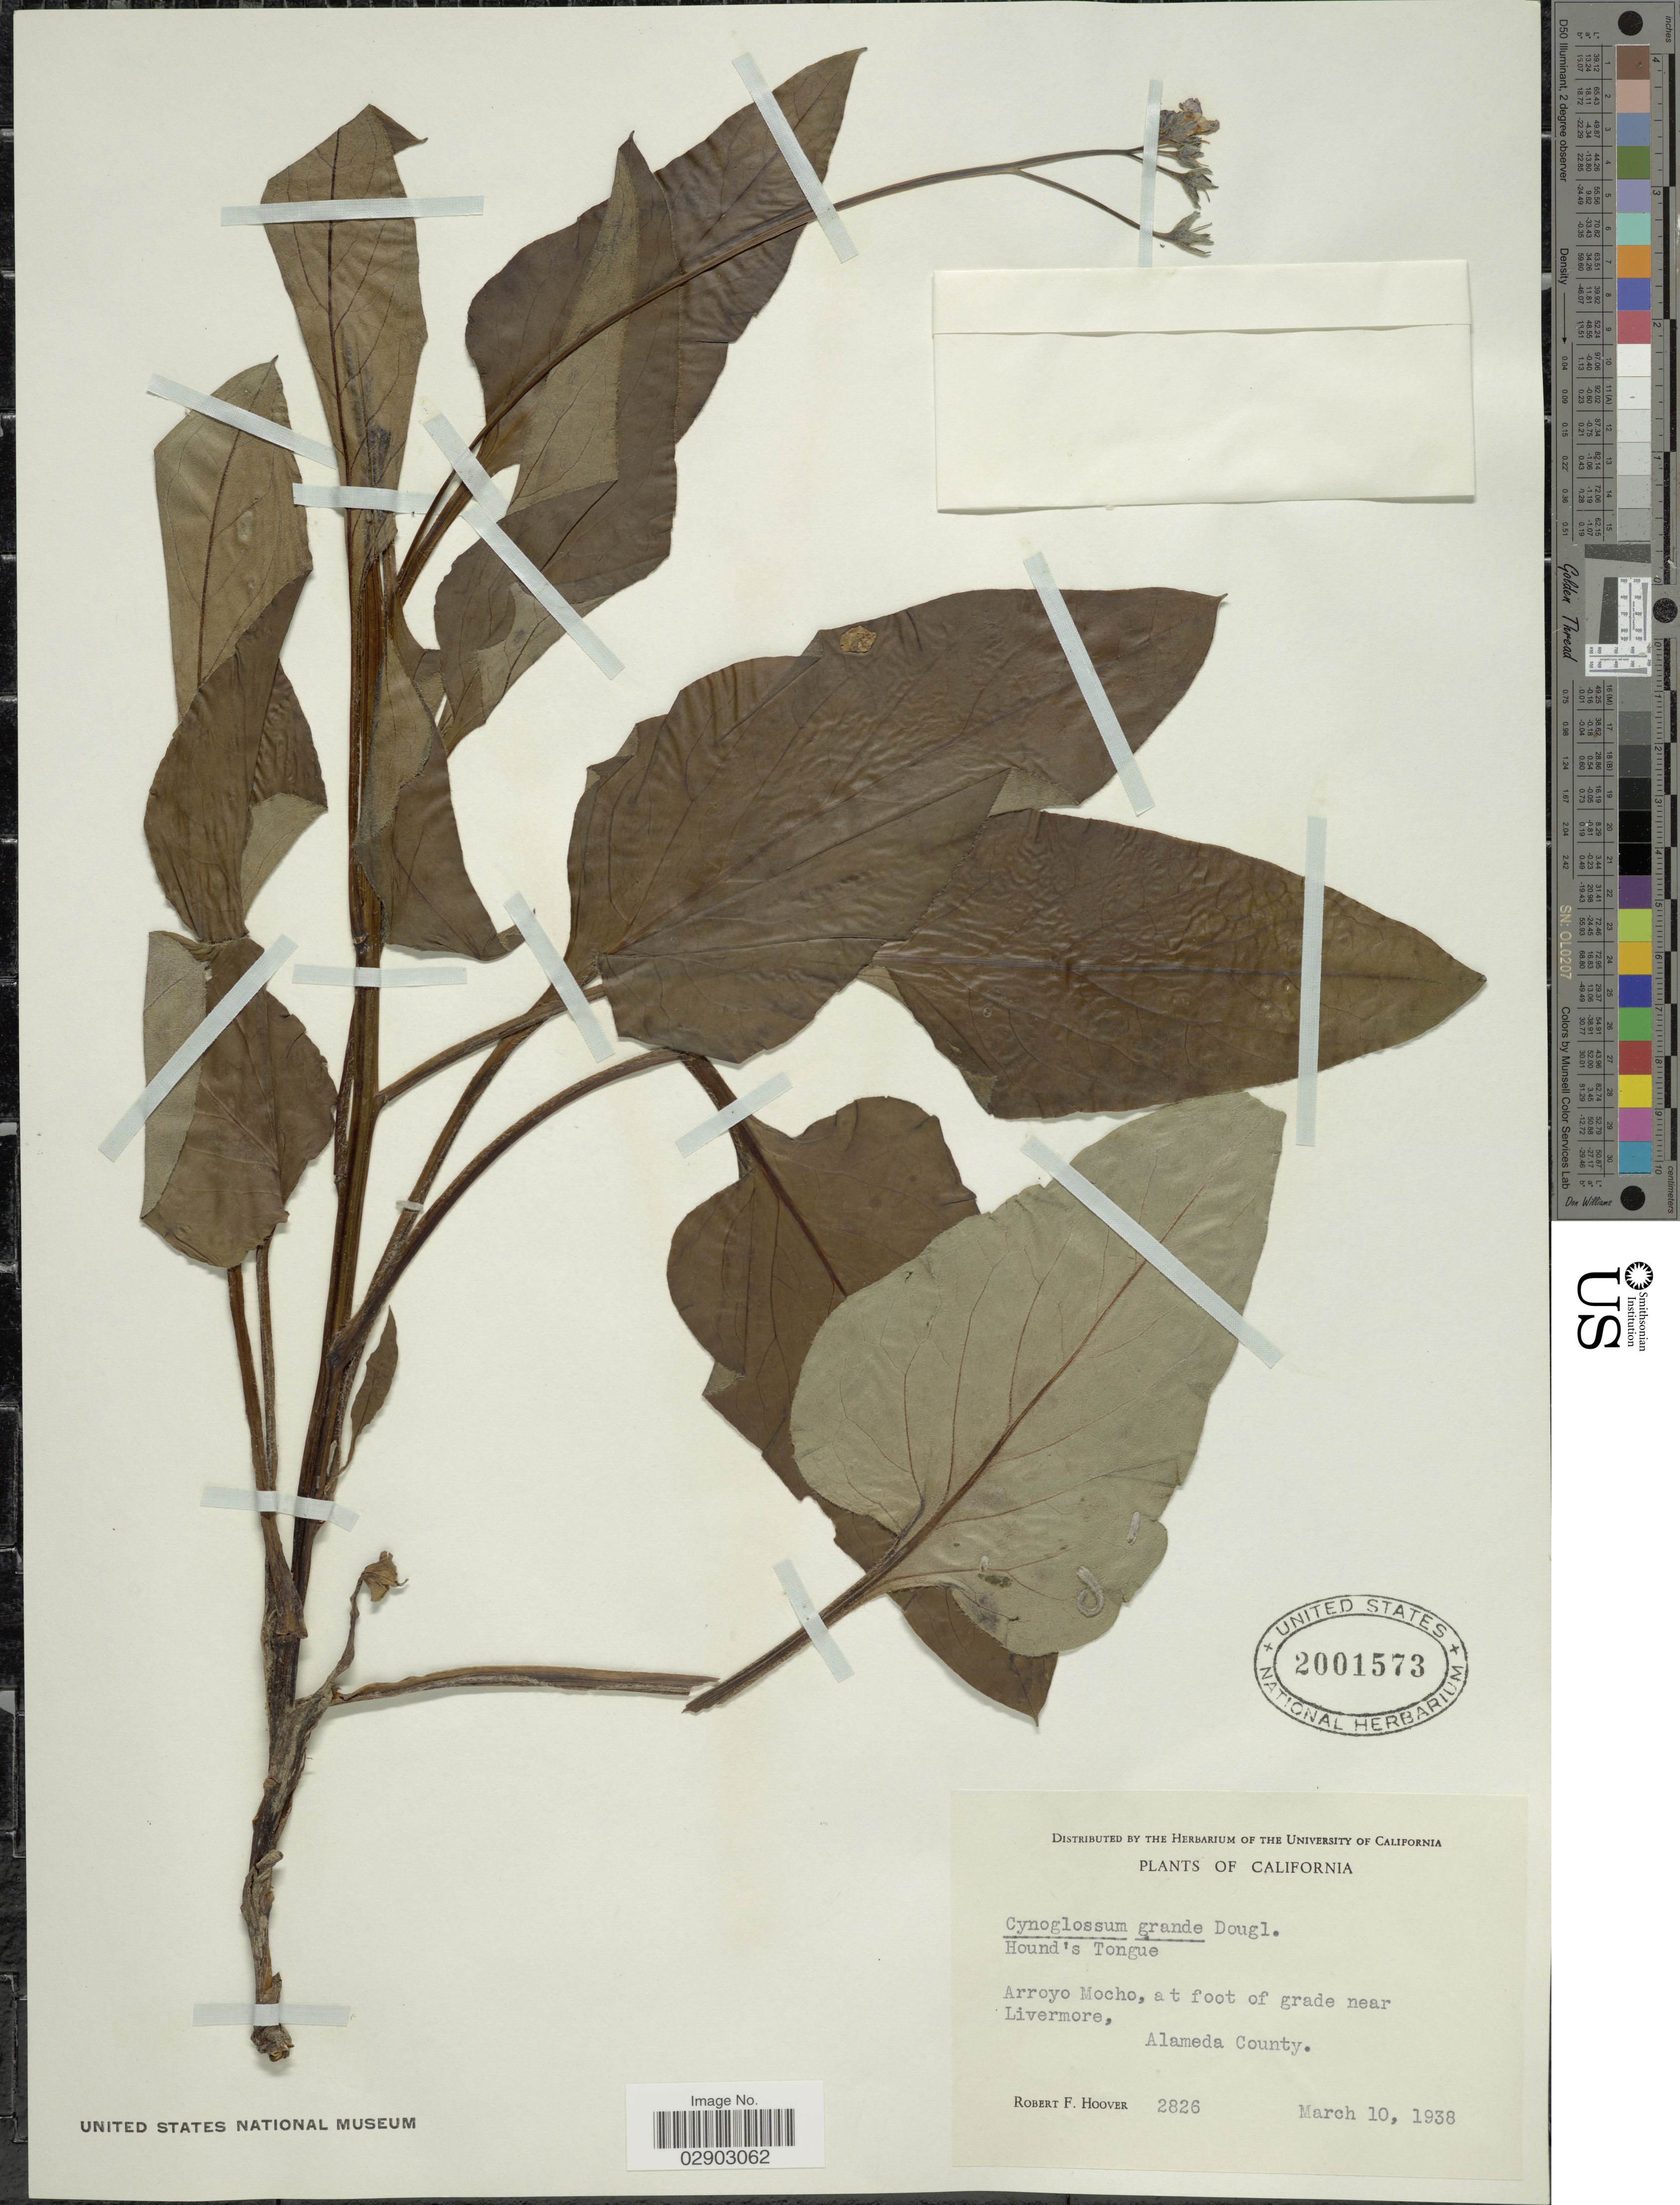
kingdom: Plantae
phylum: Tracheophyta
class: Magnoliopsida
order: Boraginales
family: Boraginaceae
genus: Cynoglossum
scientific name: Cynoglossum grande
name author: Douglas ex Lehm.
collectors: R. F. Hoover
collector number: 2826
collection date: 1938-03-10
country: United States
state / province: California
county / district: Alameda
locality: Arroyo Mocho, at foot of grade near Livermore, Alameda County.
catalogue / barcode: US 2001573